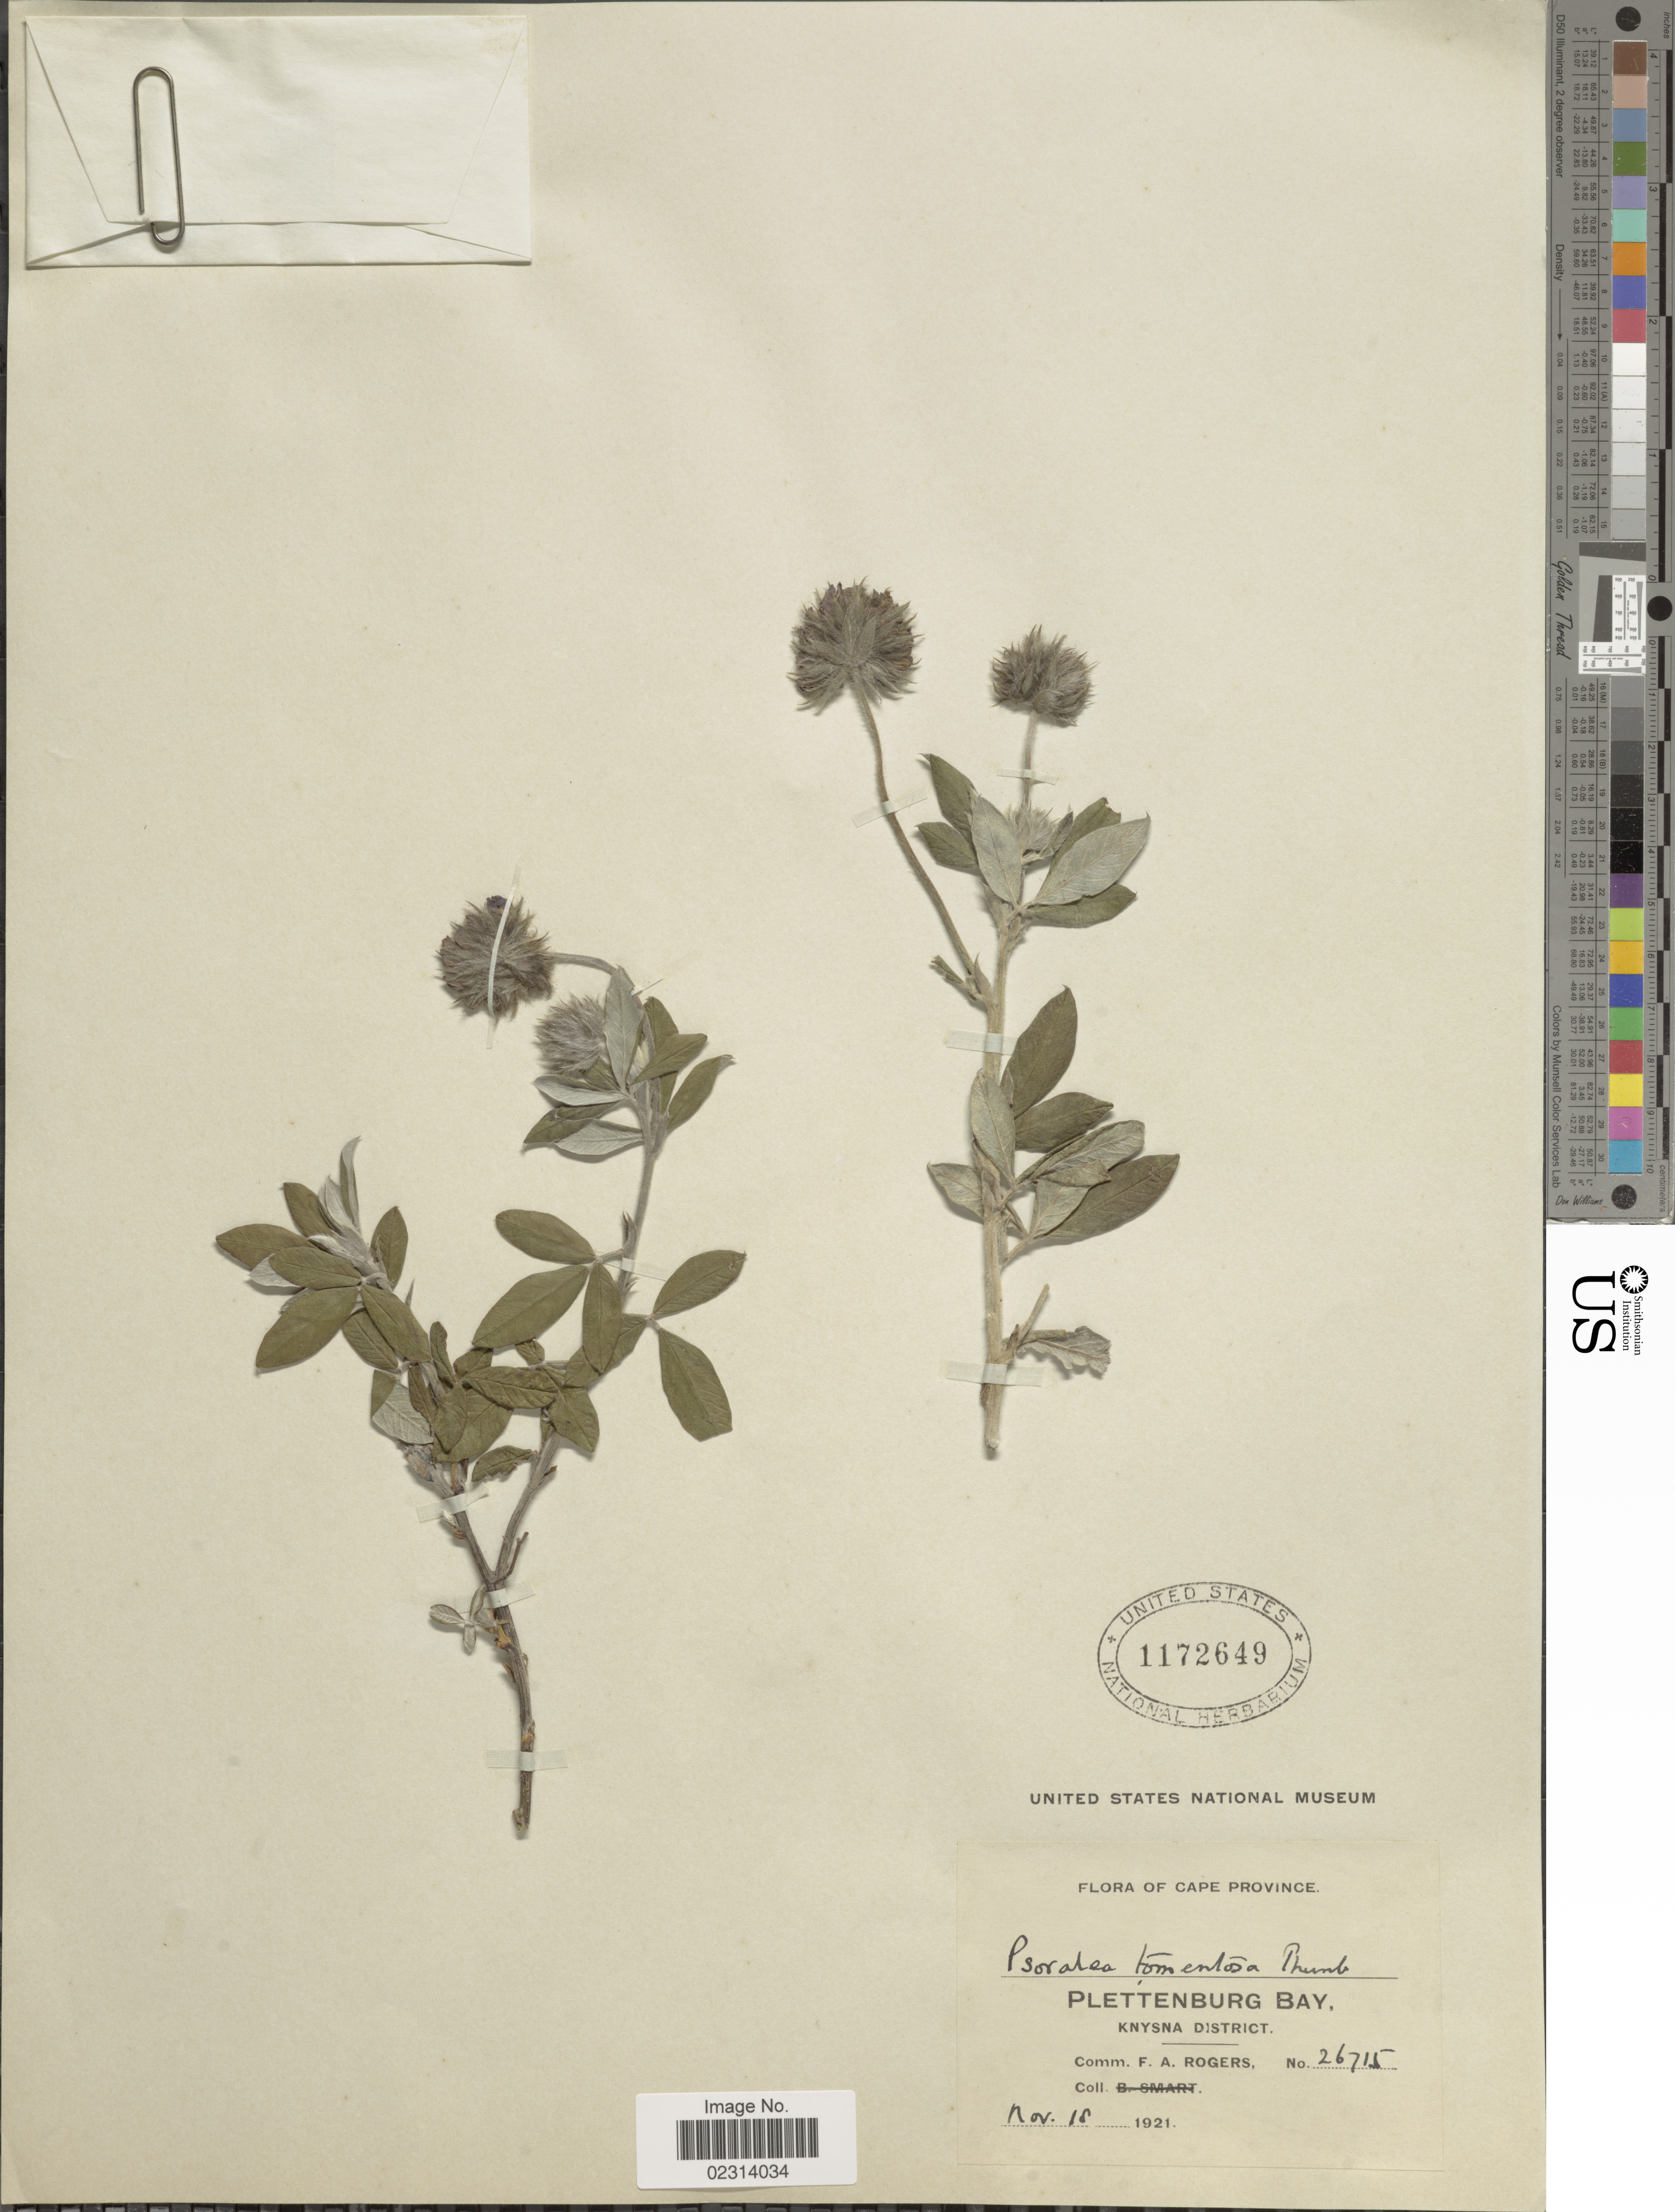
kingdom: Plantae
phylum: Tracheophyta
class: Magnoliopsida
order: Fabales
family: Fabaceae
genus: Psoralea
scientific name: Psoralea sericea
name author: Poir.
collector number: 26715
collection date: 1921-11-18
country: South Africa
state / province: Western Cape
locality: Cape Province, Plettenburg Bay, Knysna District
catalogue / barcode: US 1172649